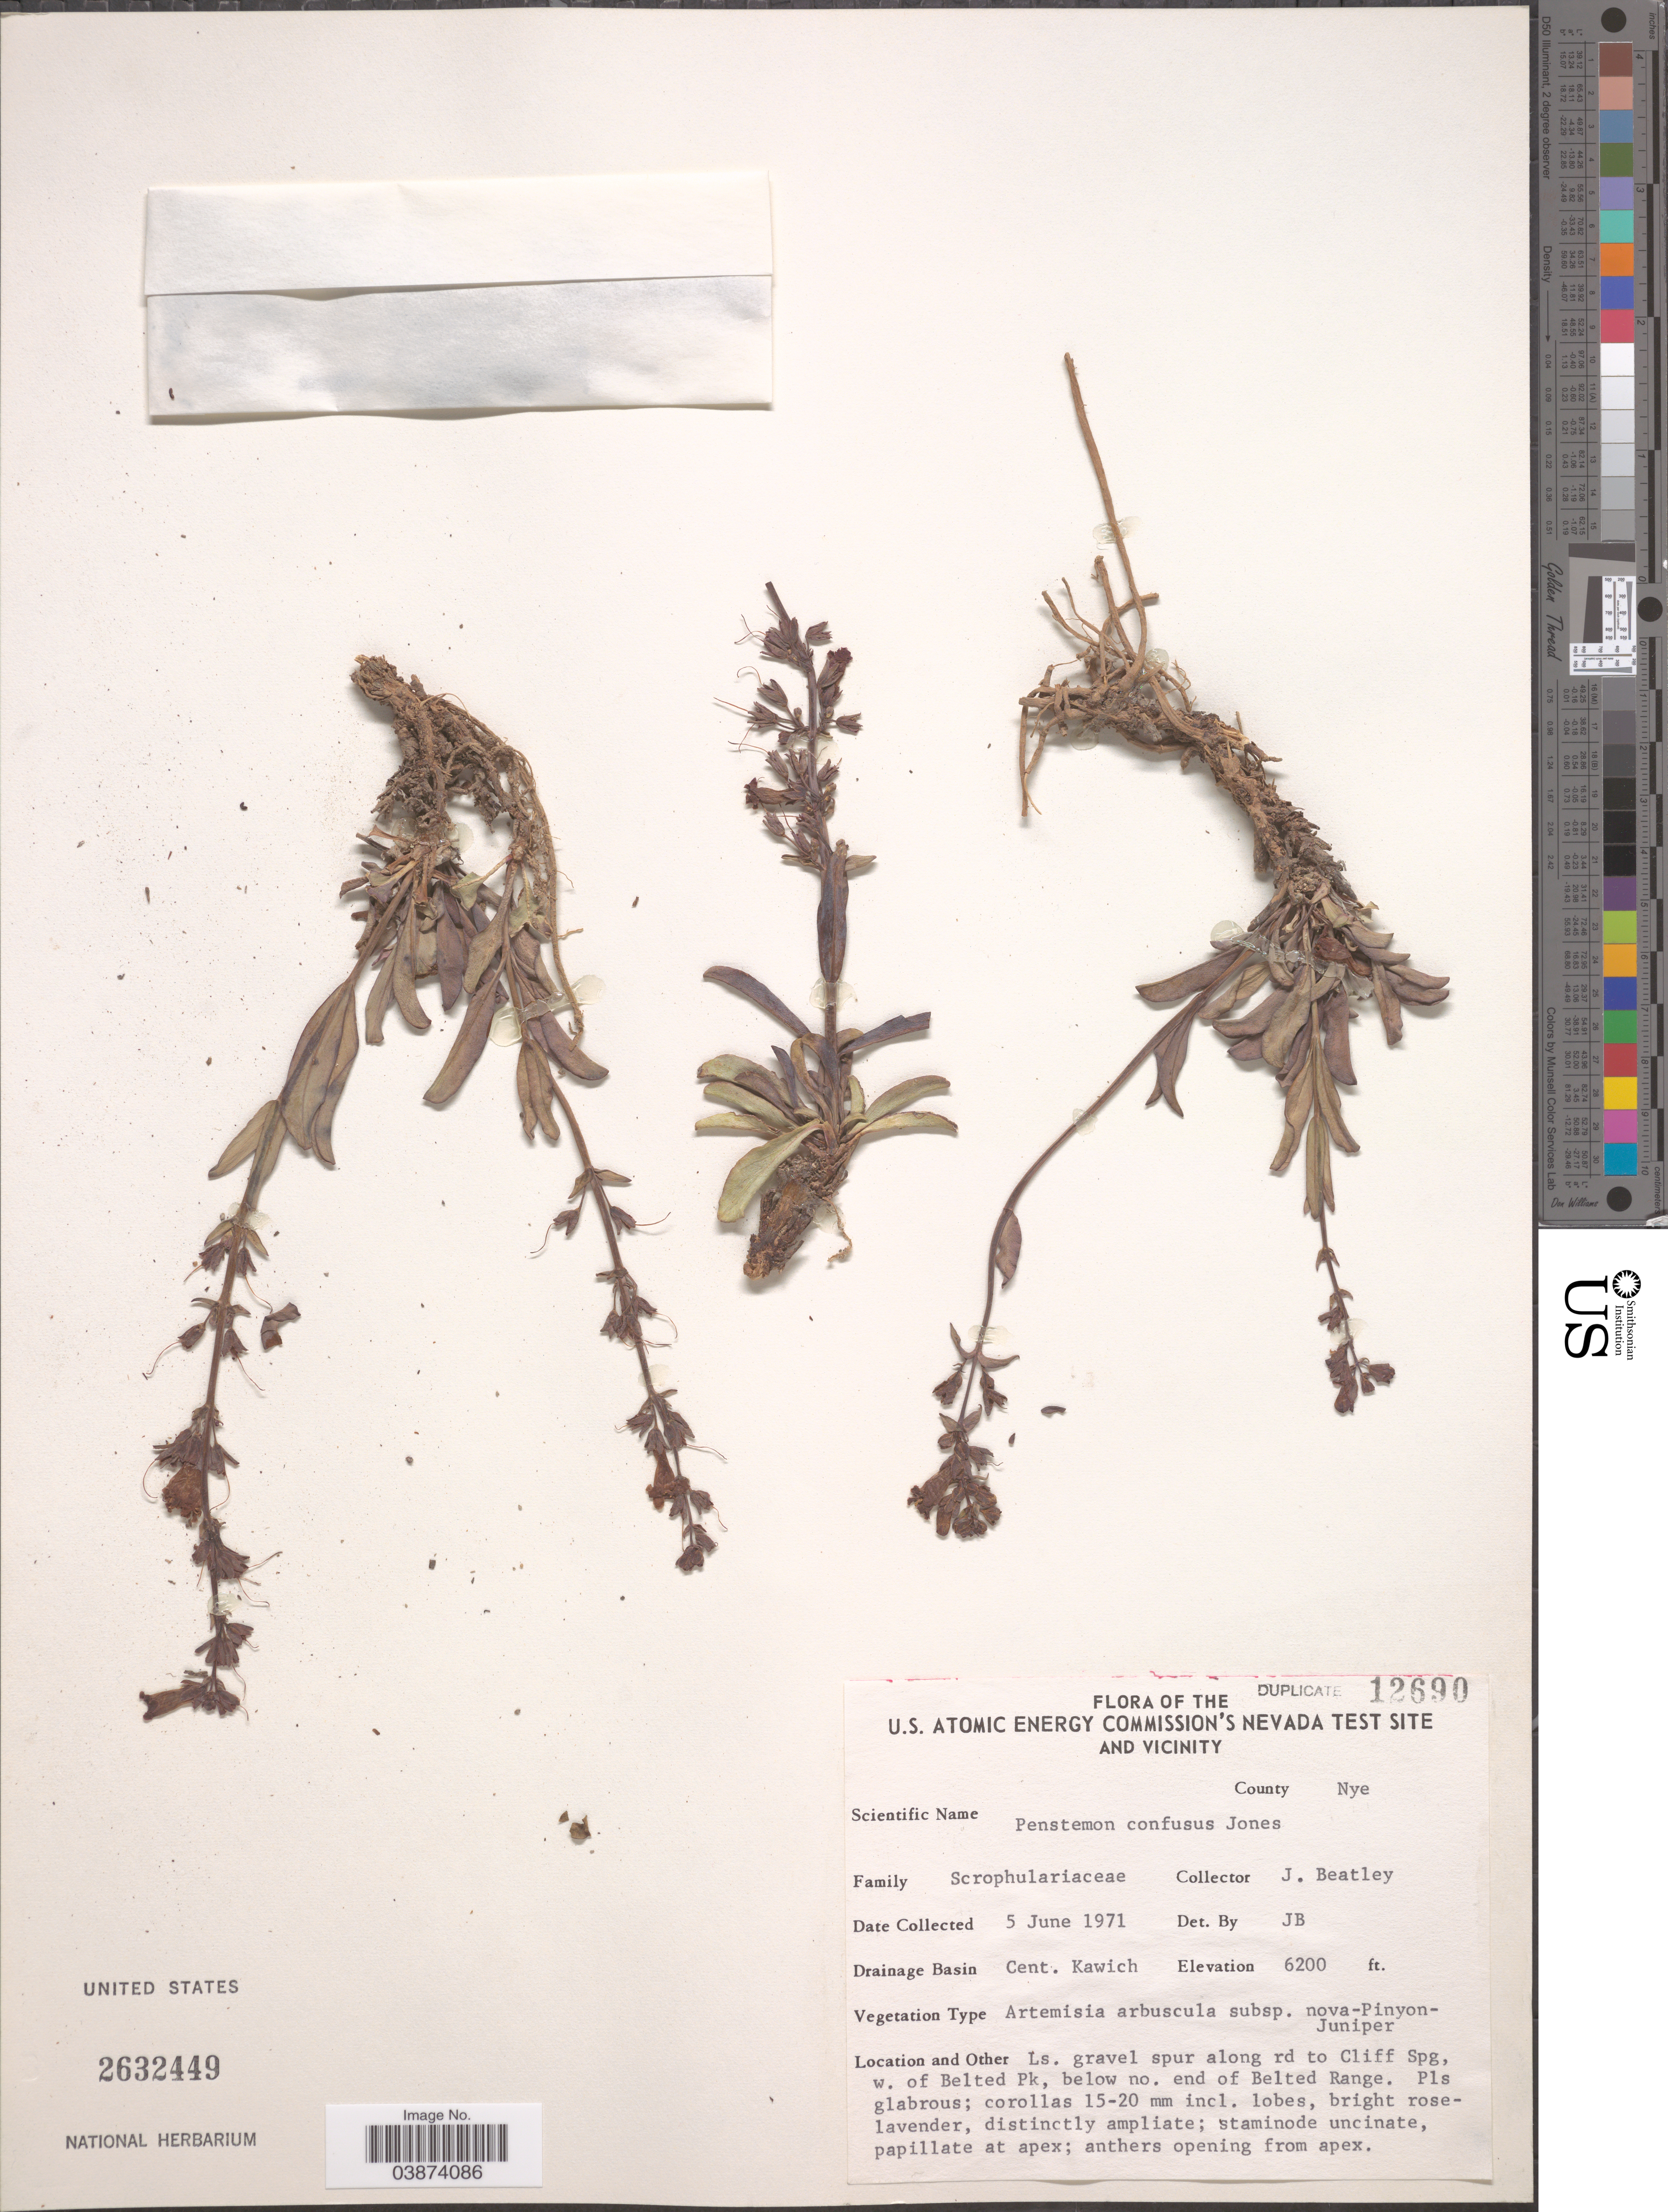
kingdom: Plantae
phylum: Tracheophyta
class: Magnoliopsida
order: Lamiales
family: Plantaginaceae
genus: Penstemon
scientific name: Penstemon confusus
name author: M.E. Jones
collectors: J. C. Beatley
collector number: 12690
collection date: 1971-06-05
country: United States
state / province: Nevada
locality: U.S. Atomic Energy Commission's Nevada Test Site and vicinity. County Nye. Drainage Basin Cent. Kawich. Ls. gravel spur along rd to Cliff Spg, w. of Belted Pk, below no. end of Belted Range.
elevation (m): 1890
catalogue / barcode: US 2632449